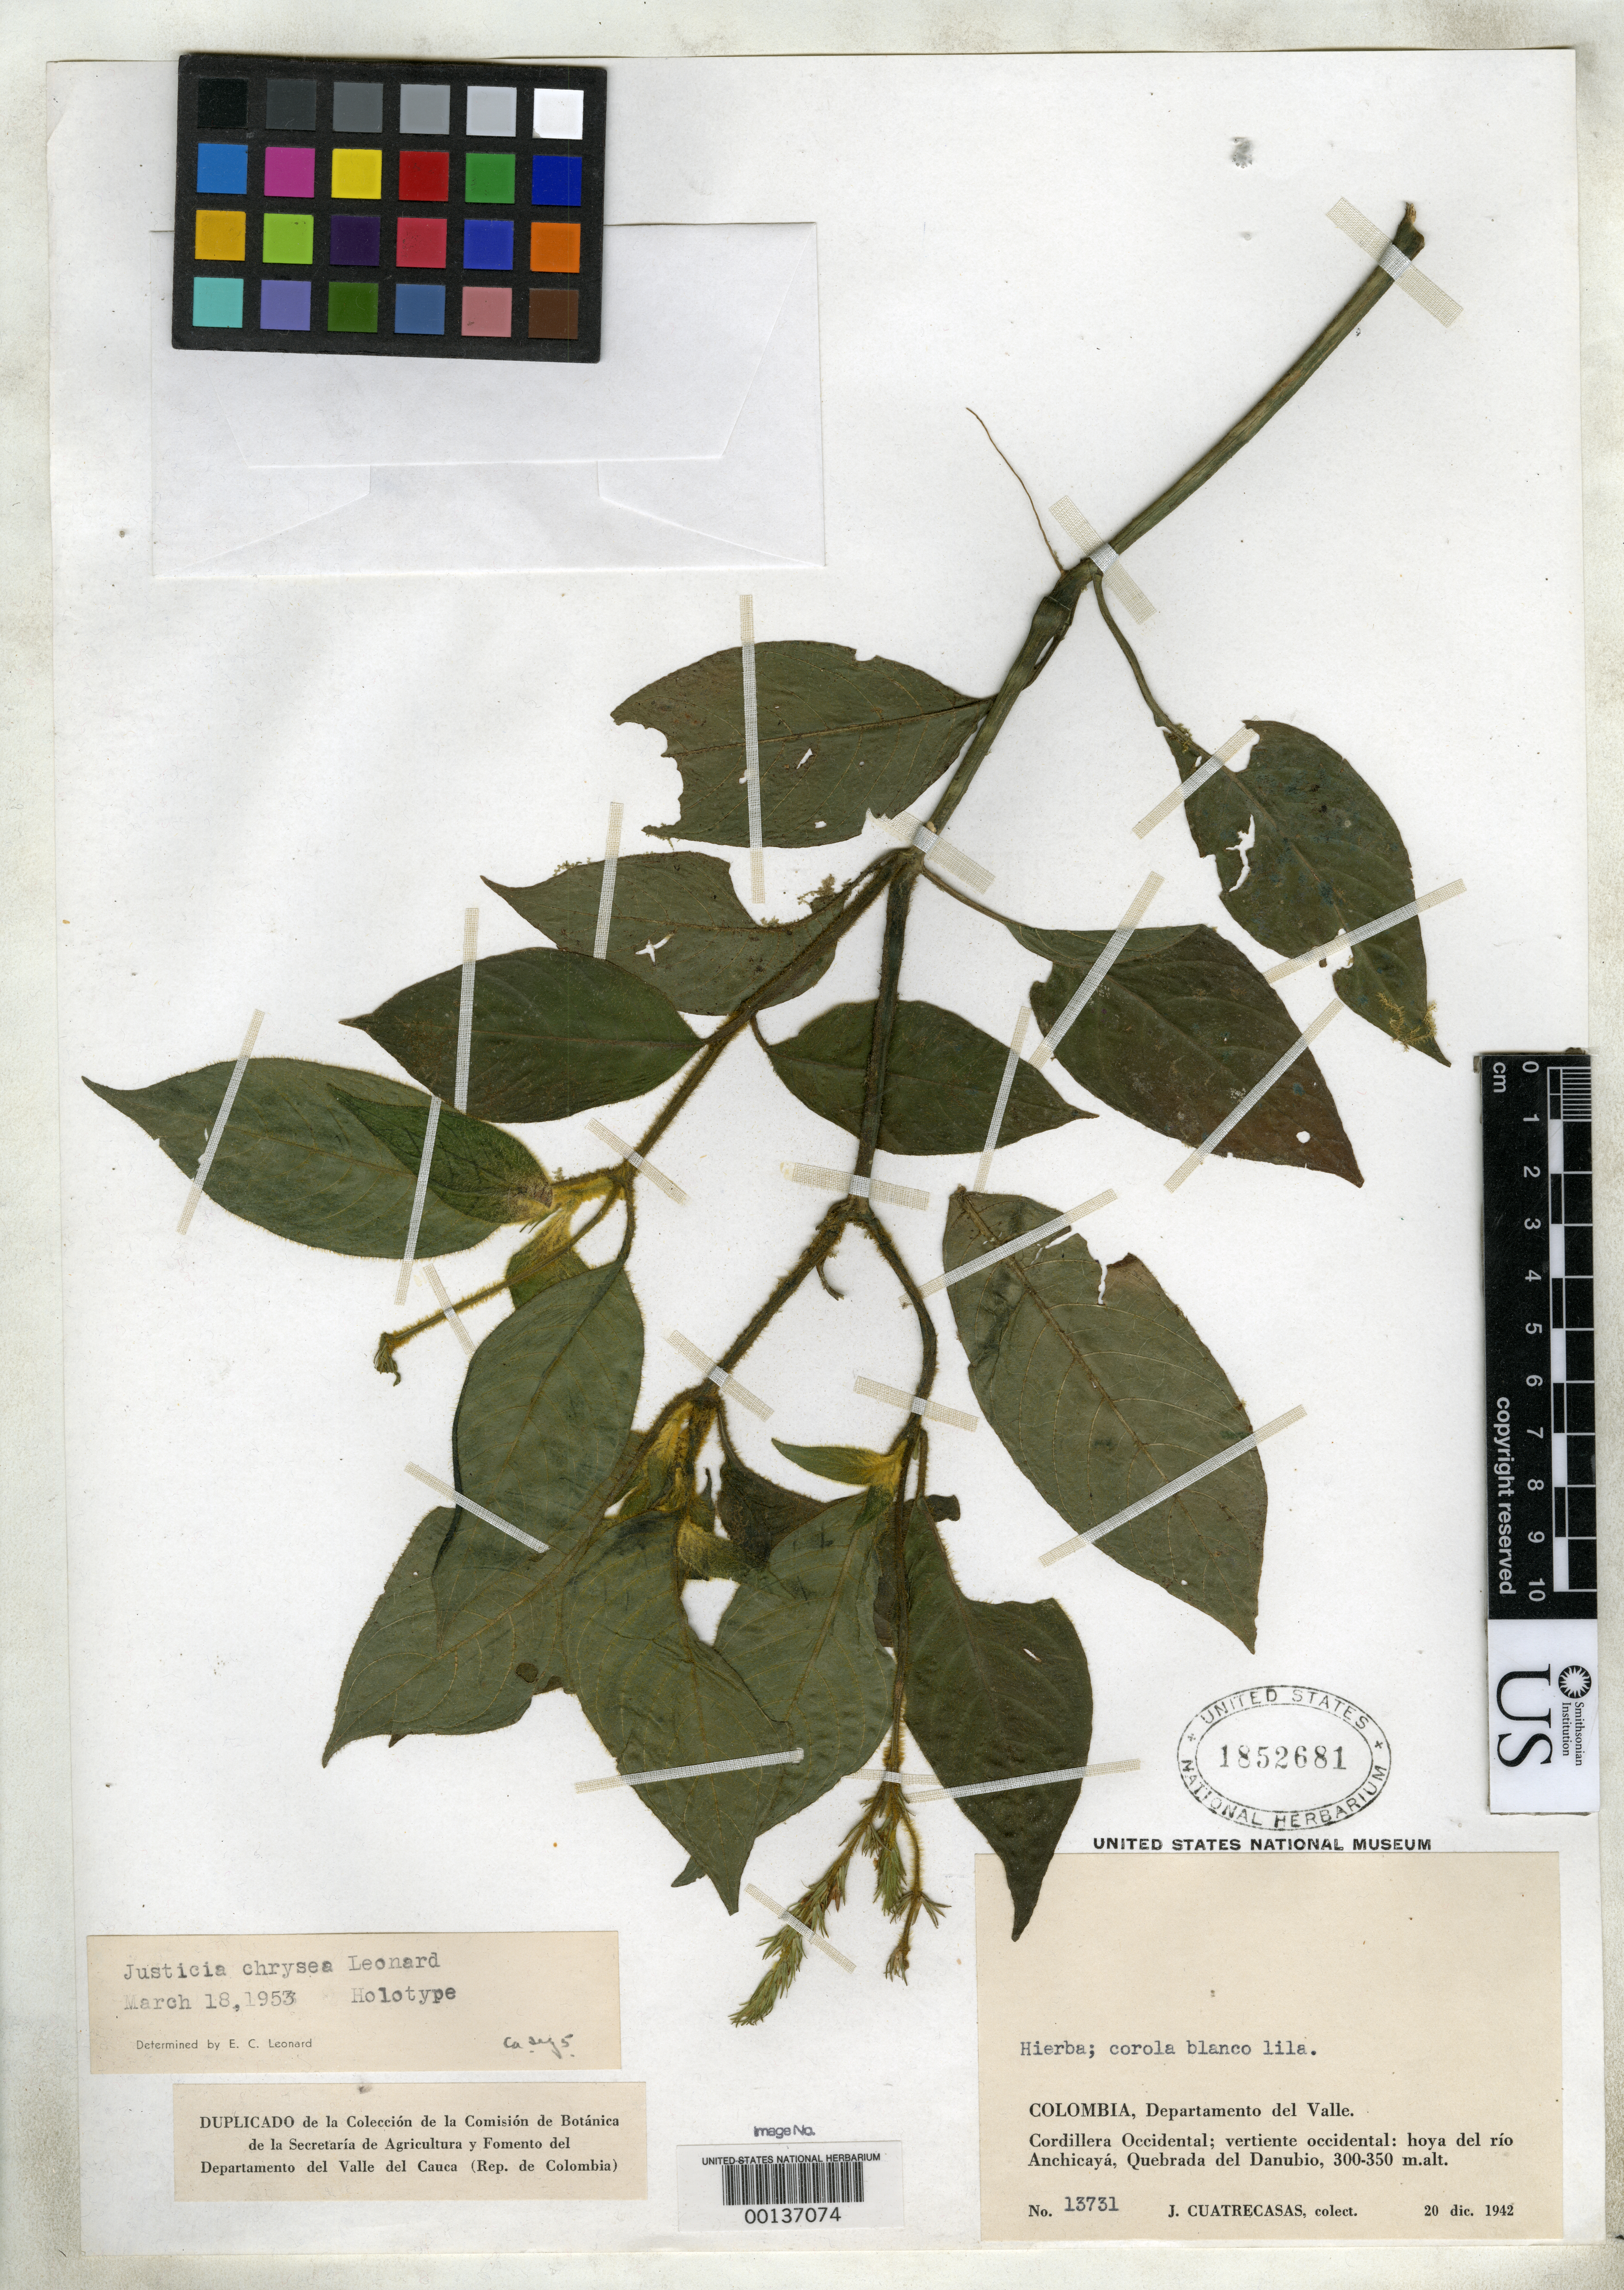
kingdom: Plantae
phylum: Tracheophyta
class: Magnoliopsida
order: Lamiales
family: Acanthaceae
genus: Justicia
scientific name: Justicia chrysea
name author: Leonard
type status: Holotype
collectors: J. Cuatrecasas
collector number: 13731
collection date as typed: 20 Dec 1942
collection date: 1942-12-20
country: Colombia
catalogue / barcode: US 1852681